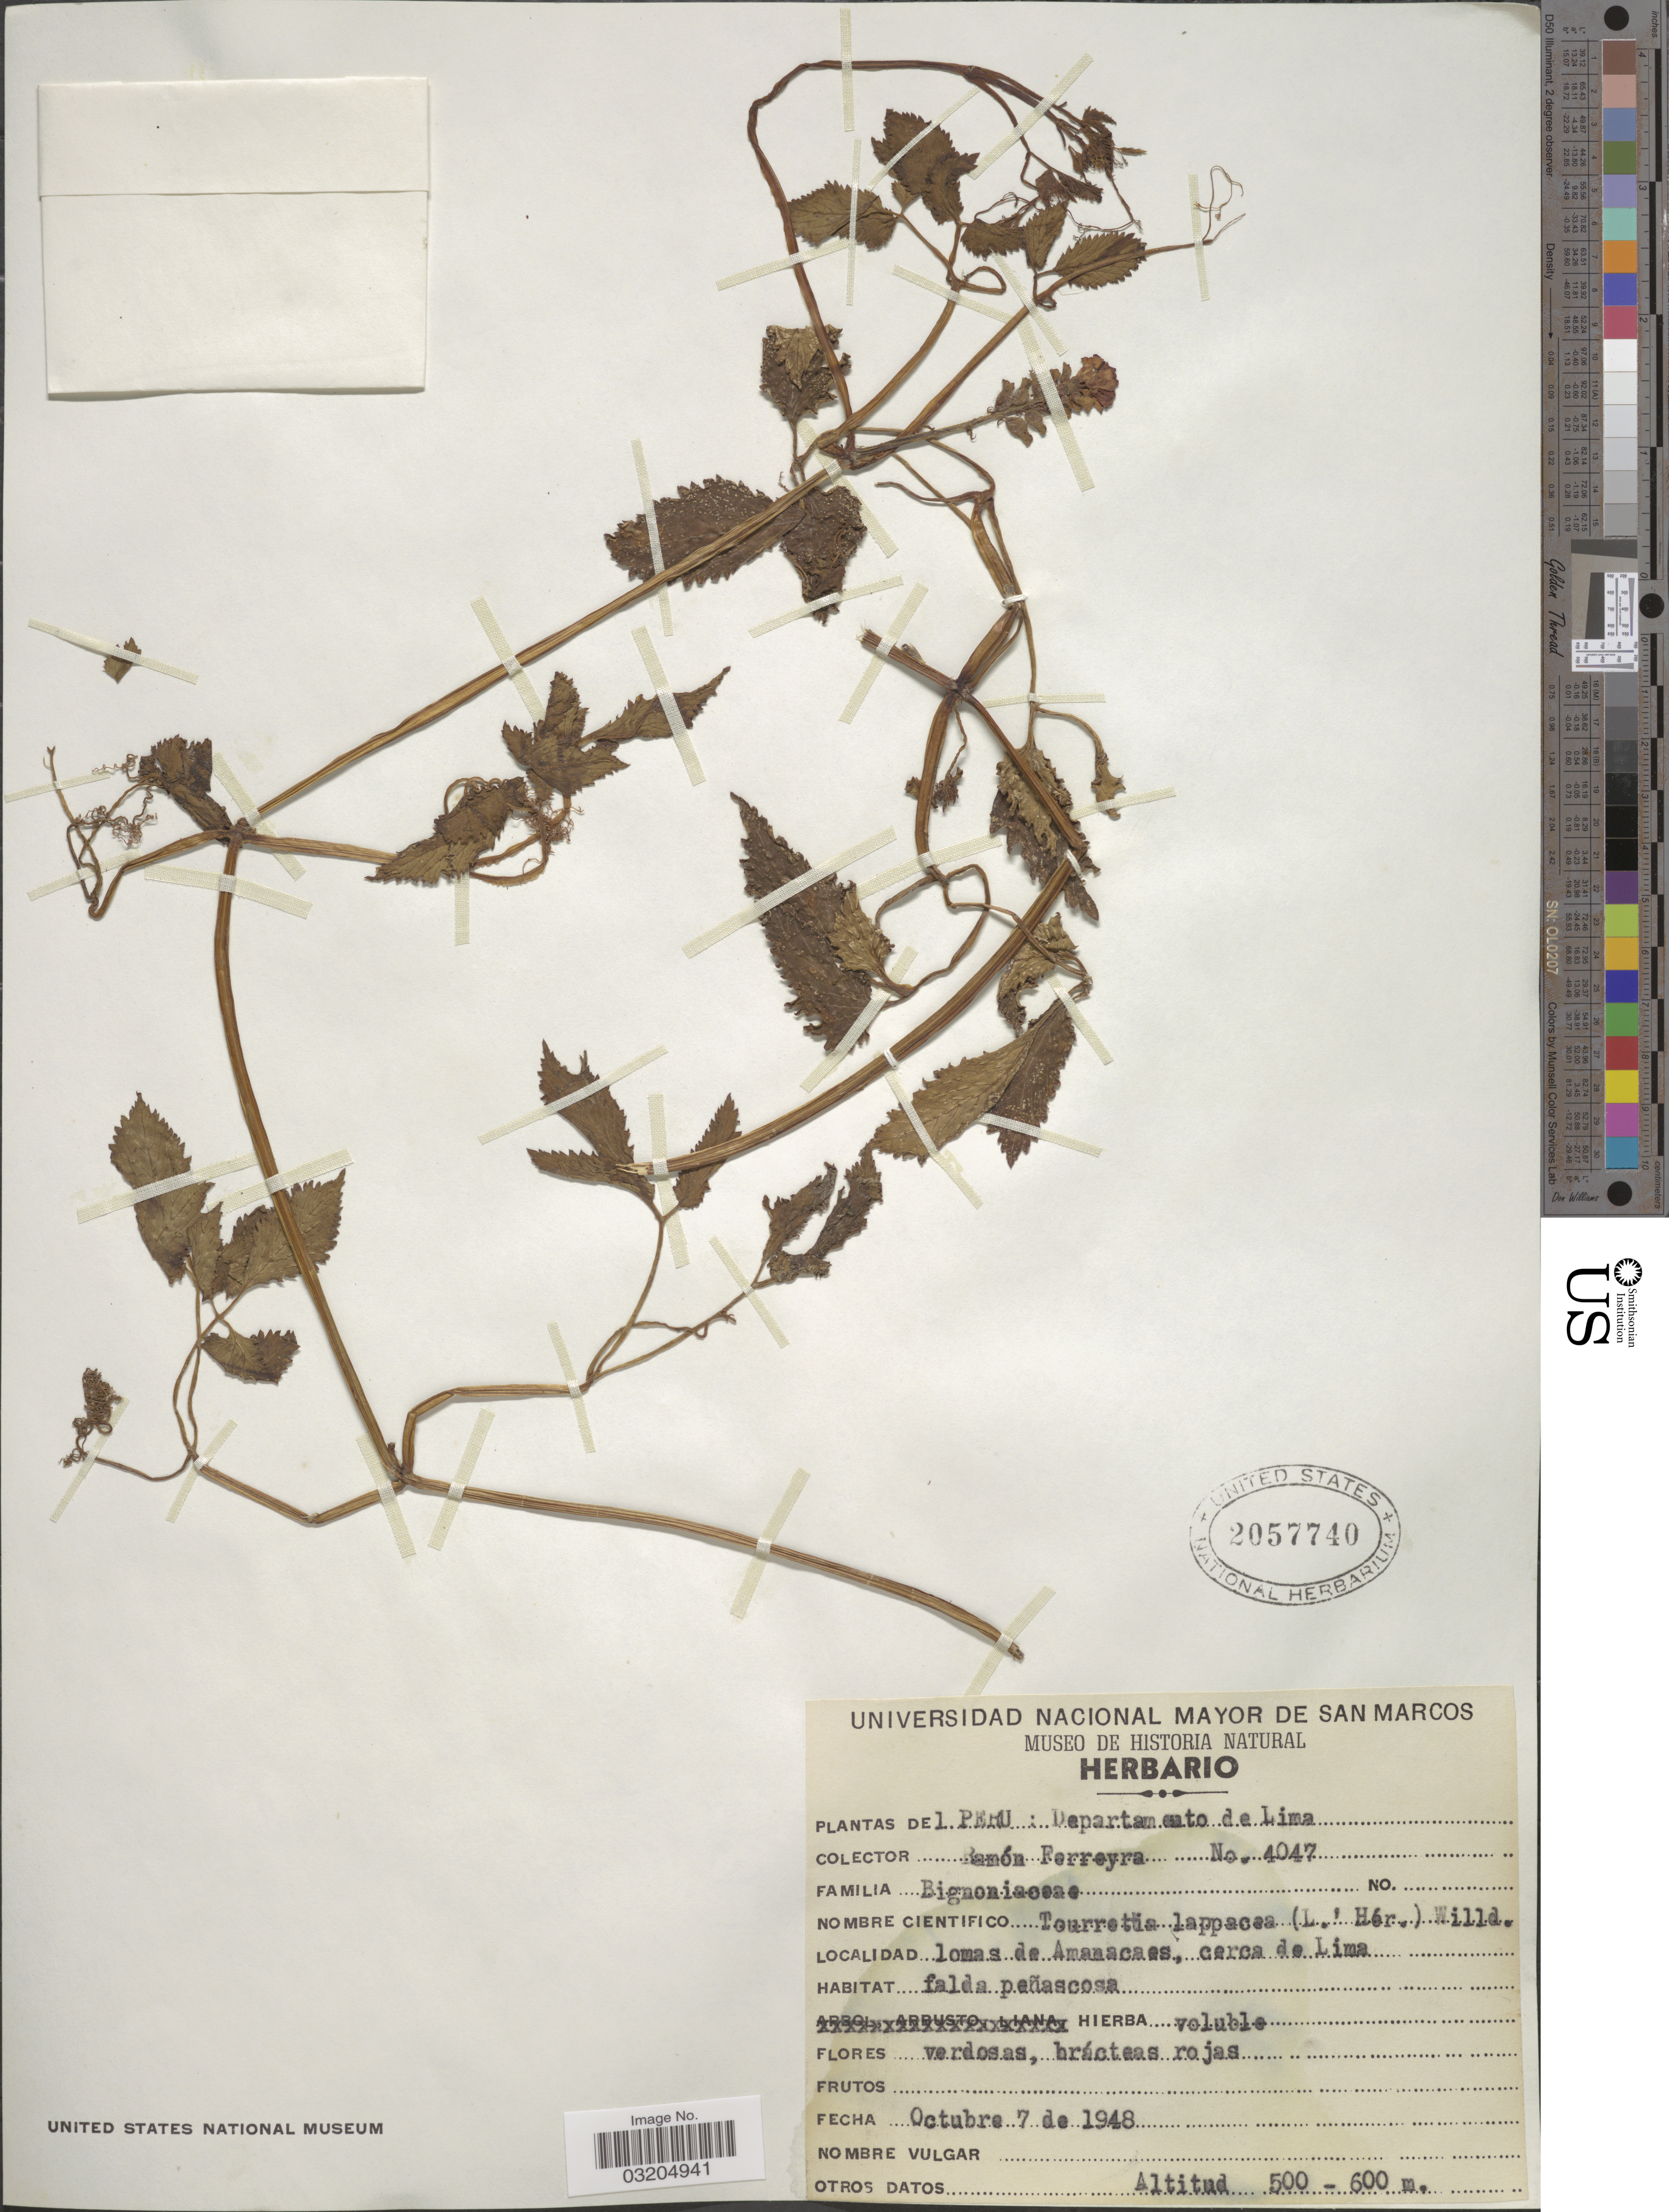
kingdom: Plantae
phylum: Tracheophyta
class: Magnoliopsida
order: Lamiales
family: Bignoniaceae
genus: Tourrettia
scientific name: Tourrettia lappacea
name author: (L'Hér.) Willd.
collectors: R. A. Ferreyra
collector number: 4047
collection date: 1948-10-07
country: Peru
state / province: Lima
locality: Departamento de Lima. Lomas de Amanacaes, cerca de Lima.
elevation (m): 500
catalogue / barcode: US 2057740